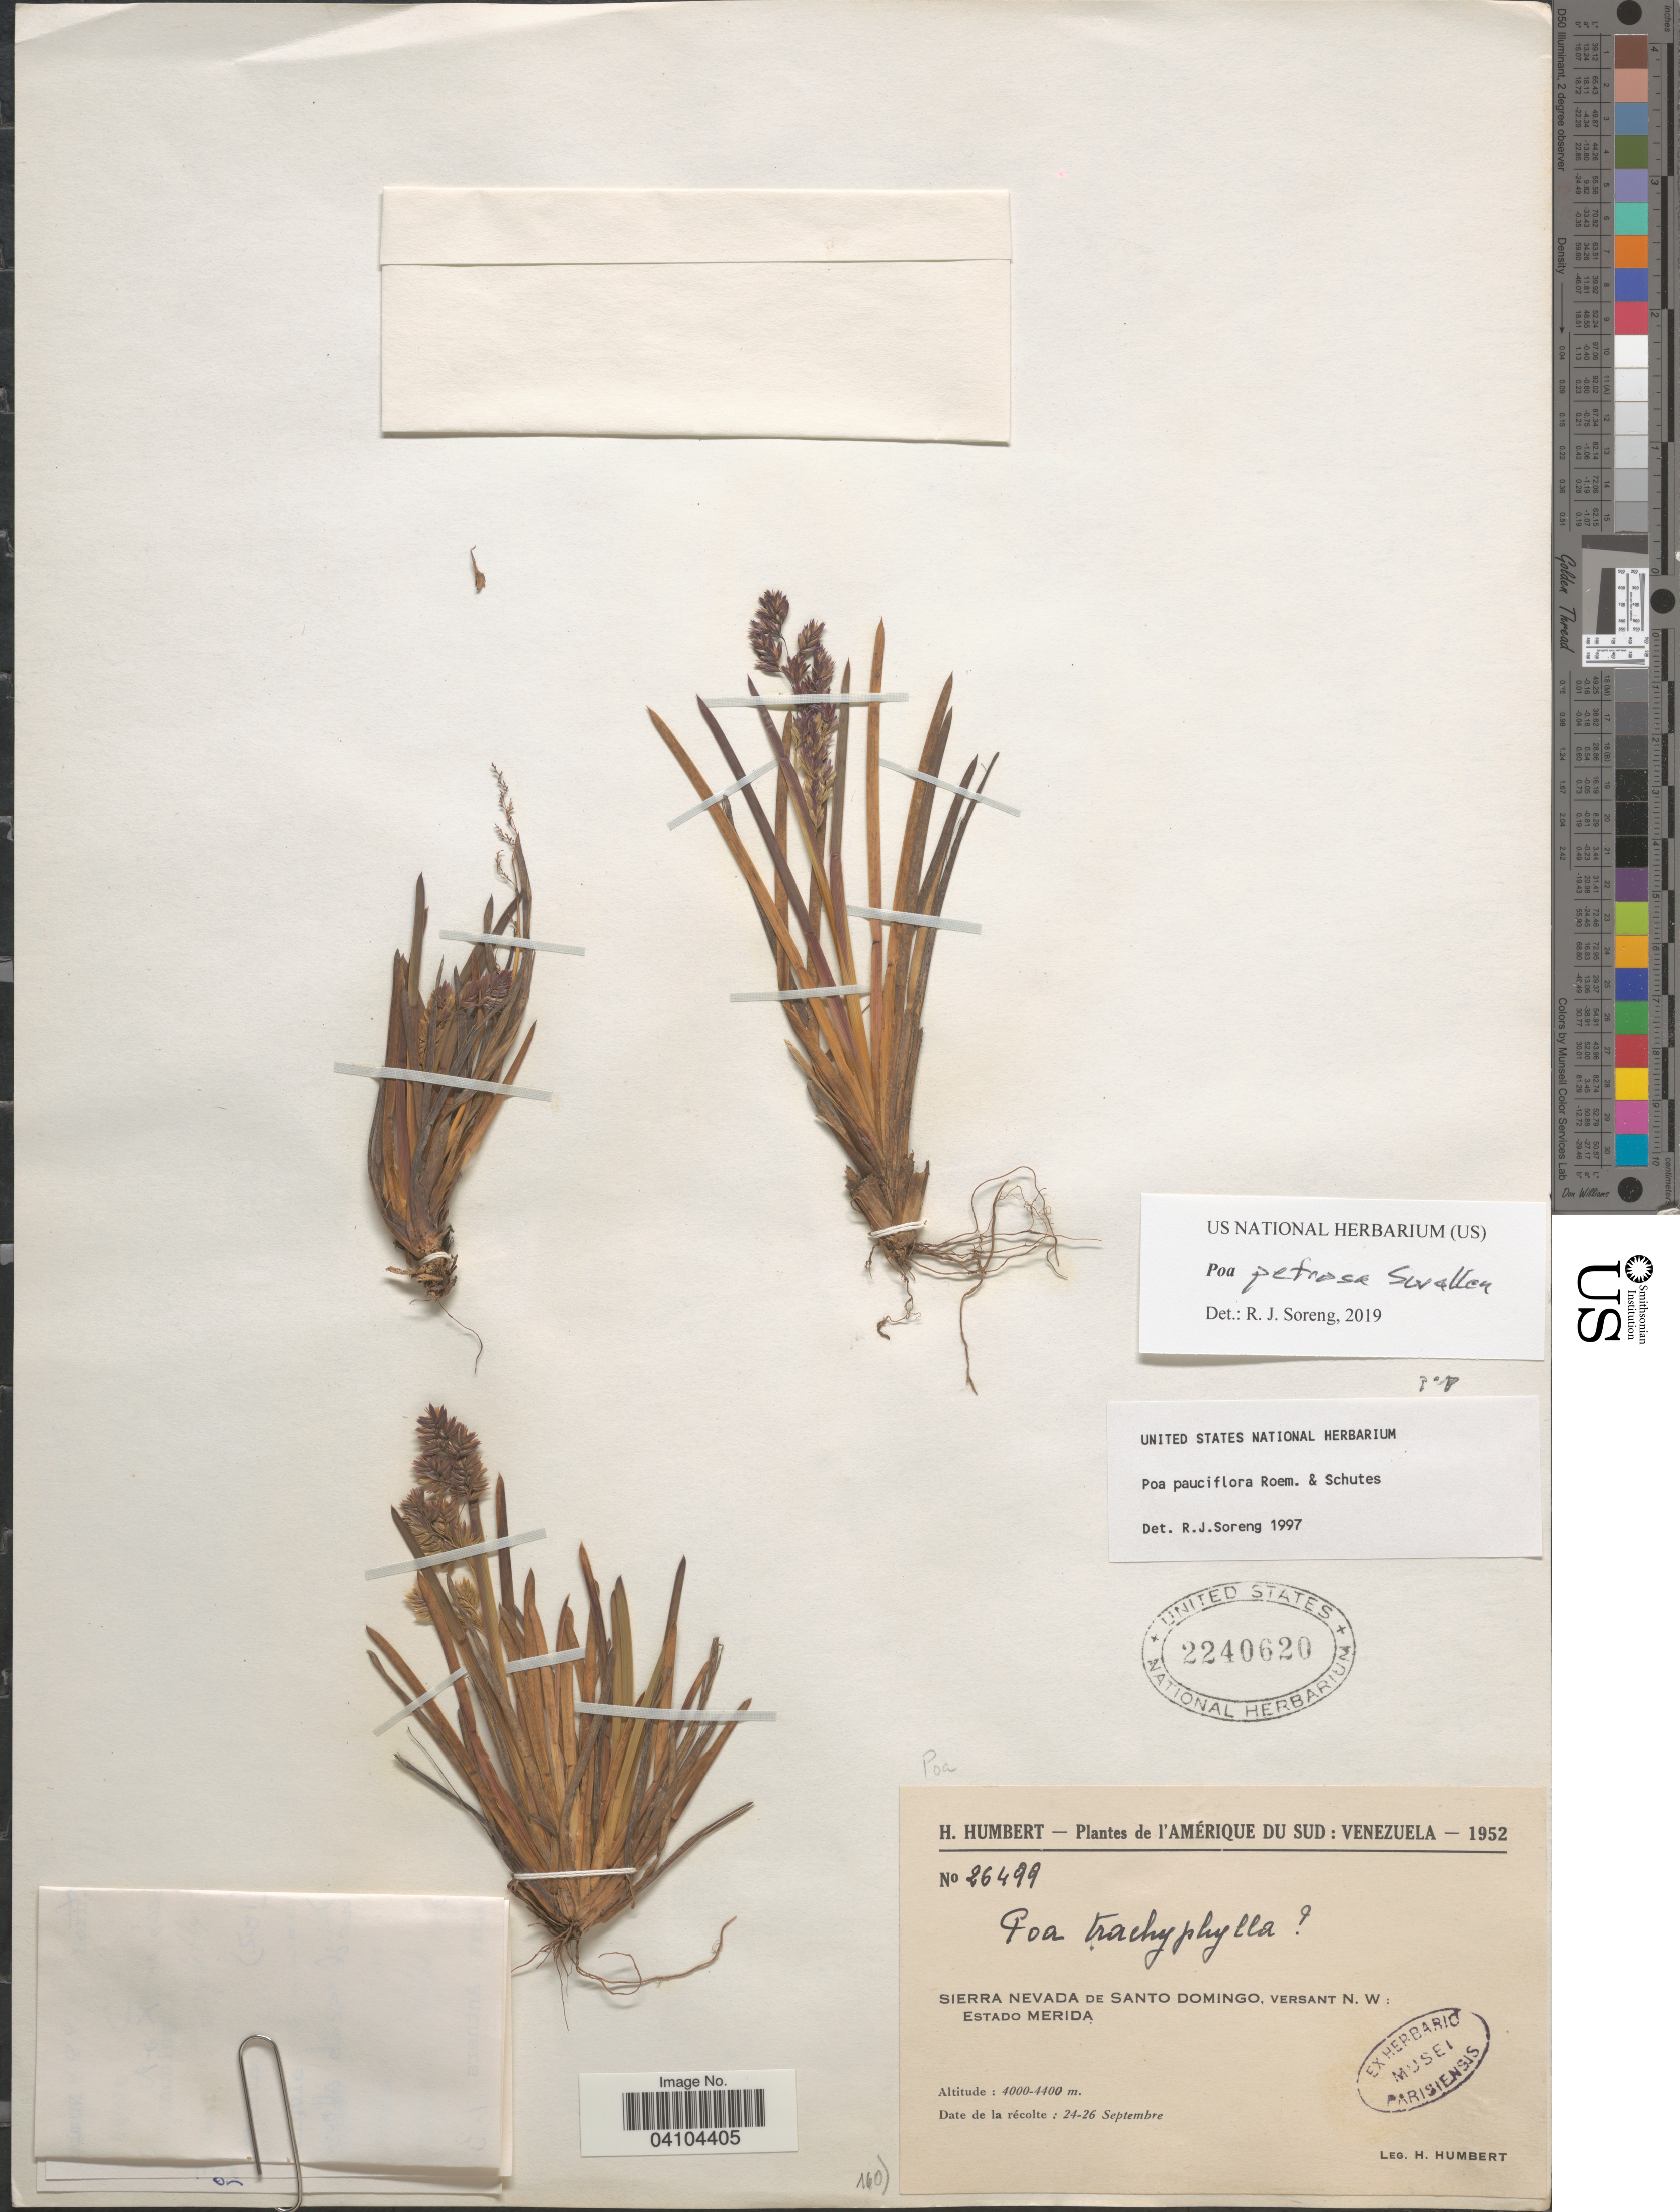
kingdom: Plantae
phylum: Tracheophyta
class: Liliopsida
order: Poales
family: Poaceae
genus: Poa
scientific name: Poa petrosa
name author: Swallen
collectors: H. Humbert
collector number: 26499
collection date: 1952-09-24/1952-09-26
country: Venezuela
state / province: Merida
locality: Sierra Nevada de Santo Domingo, versant N. W.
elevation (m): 4000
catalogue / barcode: US 2240620